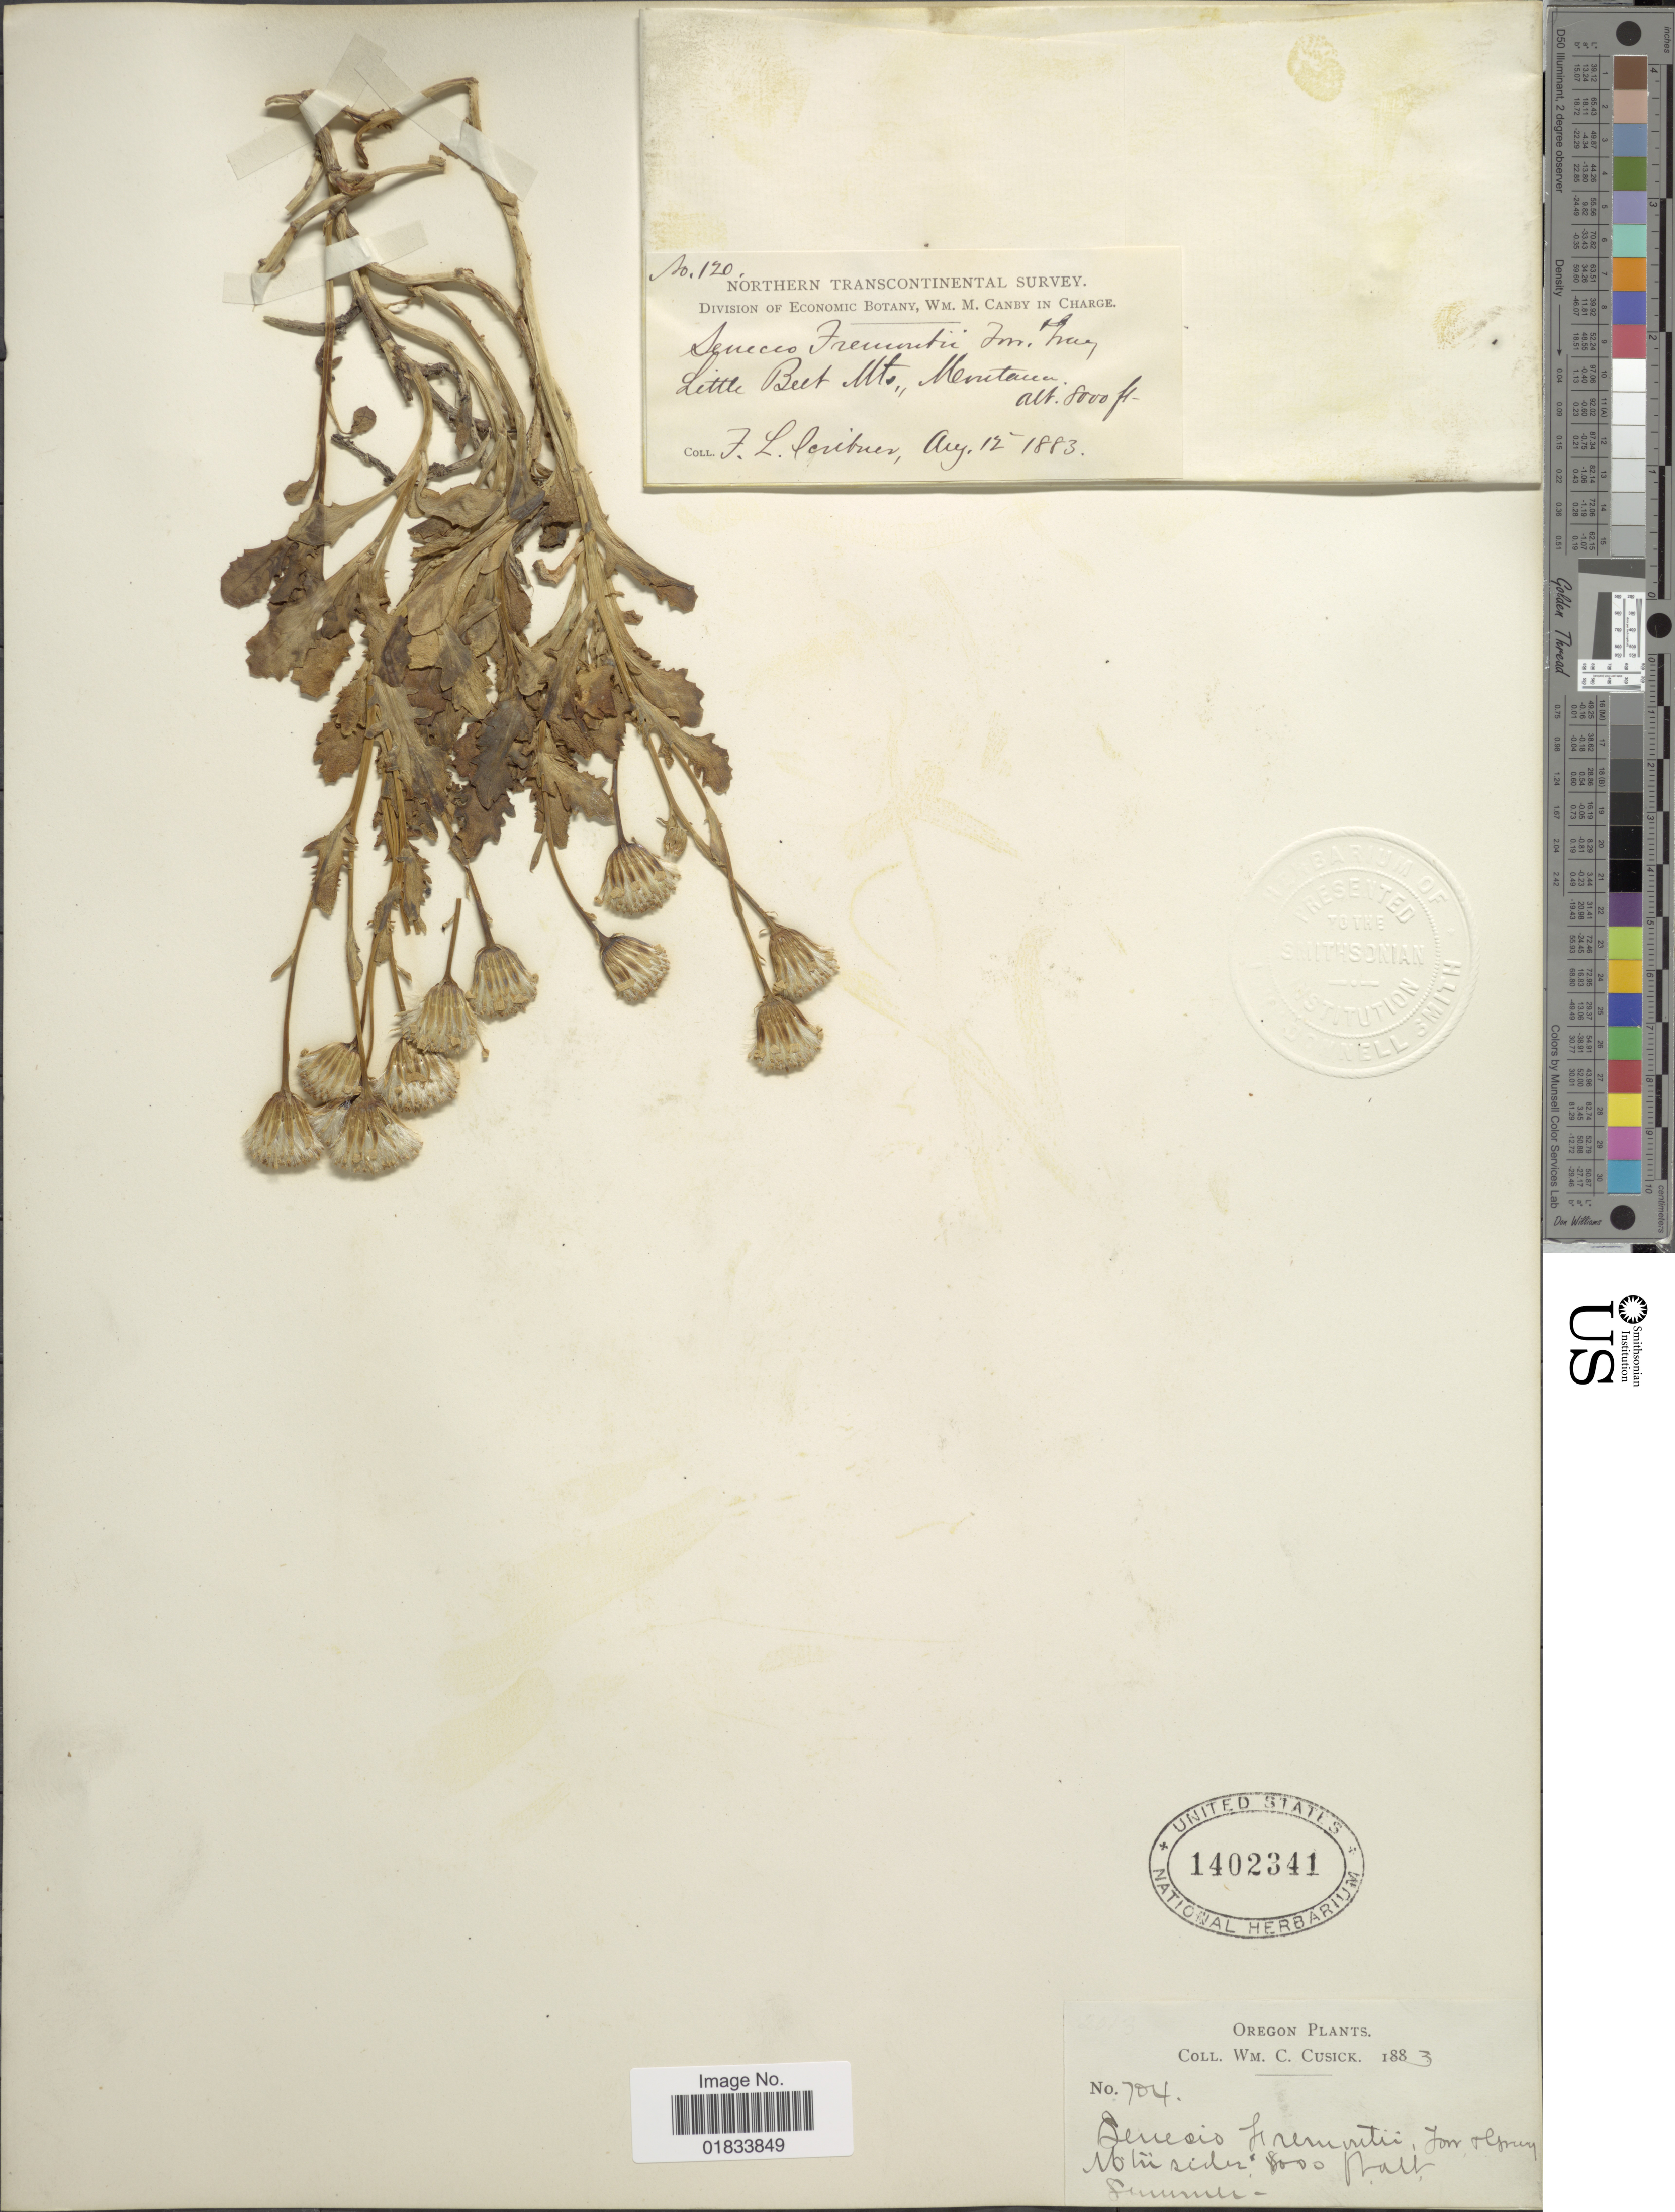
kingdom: Plantae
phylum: Tracheophyta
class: Magnoliopsida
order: Asterales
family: Asteraceae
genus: Senecio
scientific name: Senecio fremontii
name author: Torr. & A. Gray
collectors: W. C. Cusick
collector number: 704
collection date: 1883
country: United States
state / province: Oregon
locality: mountain sides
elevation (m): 8000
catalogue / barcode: US 1402341